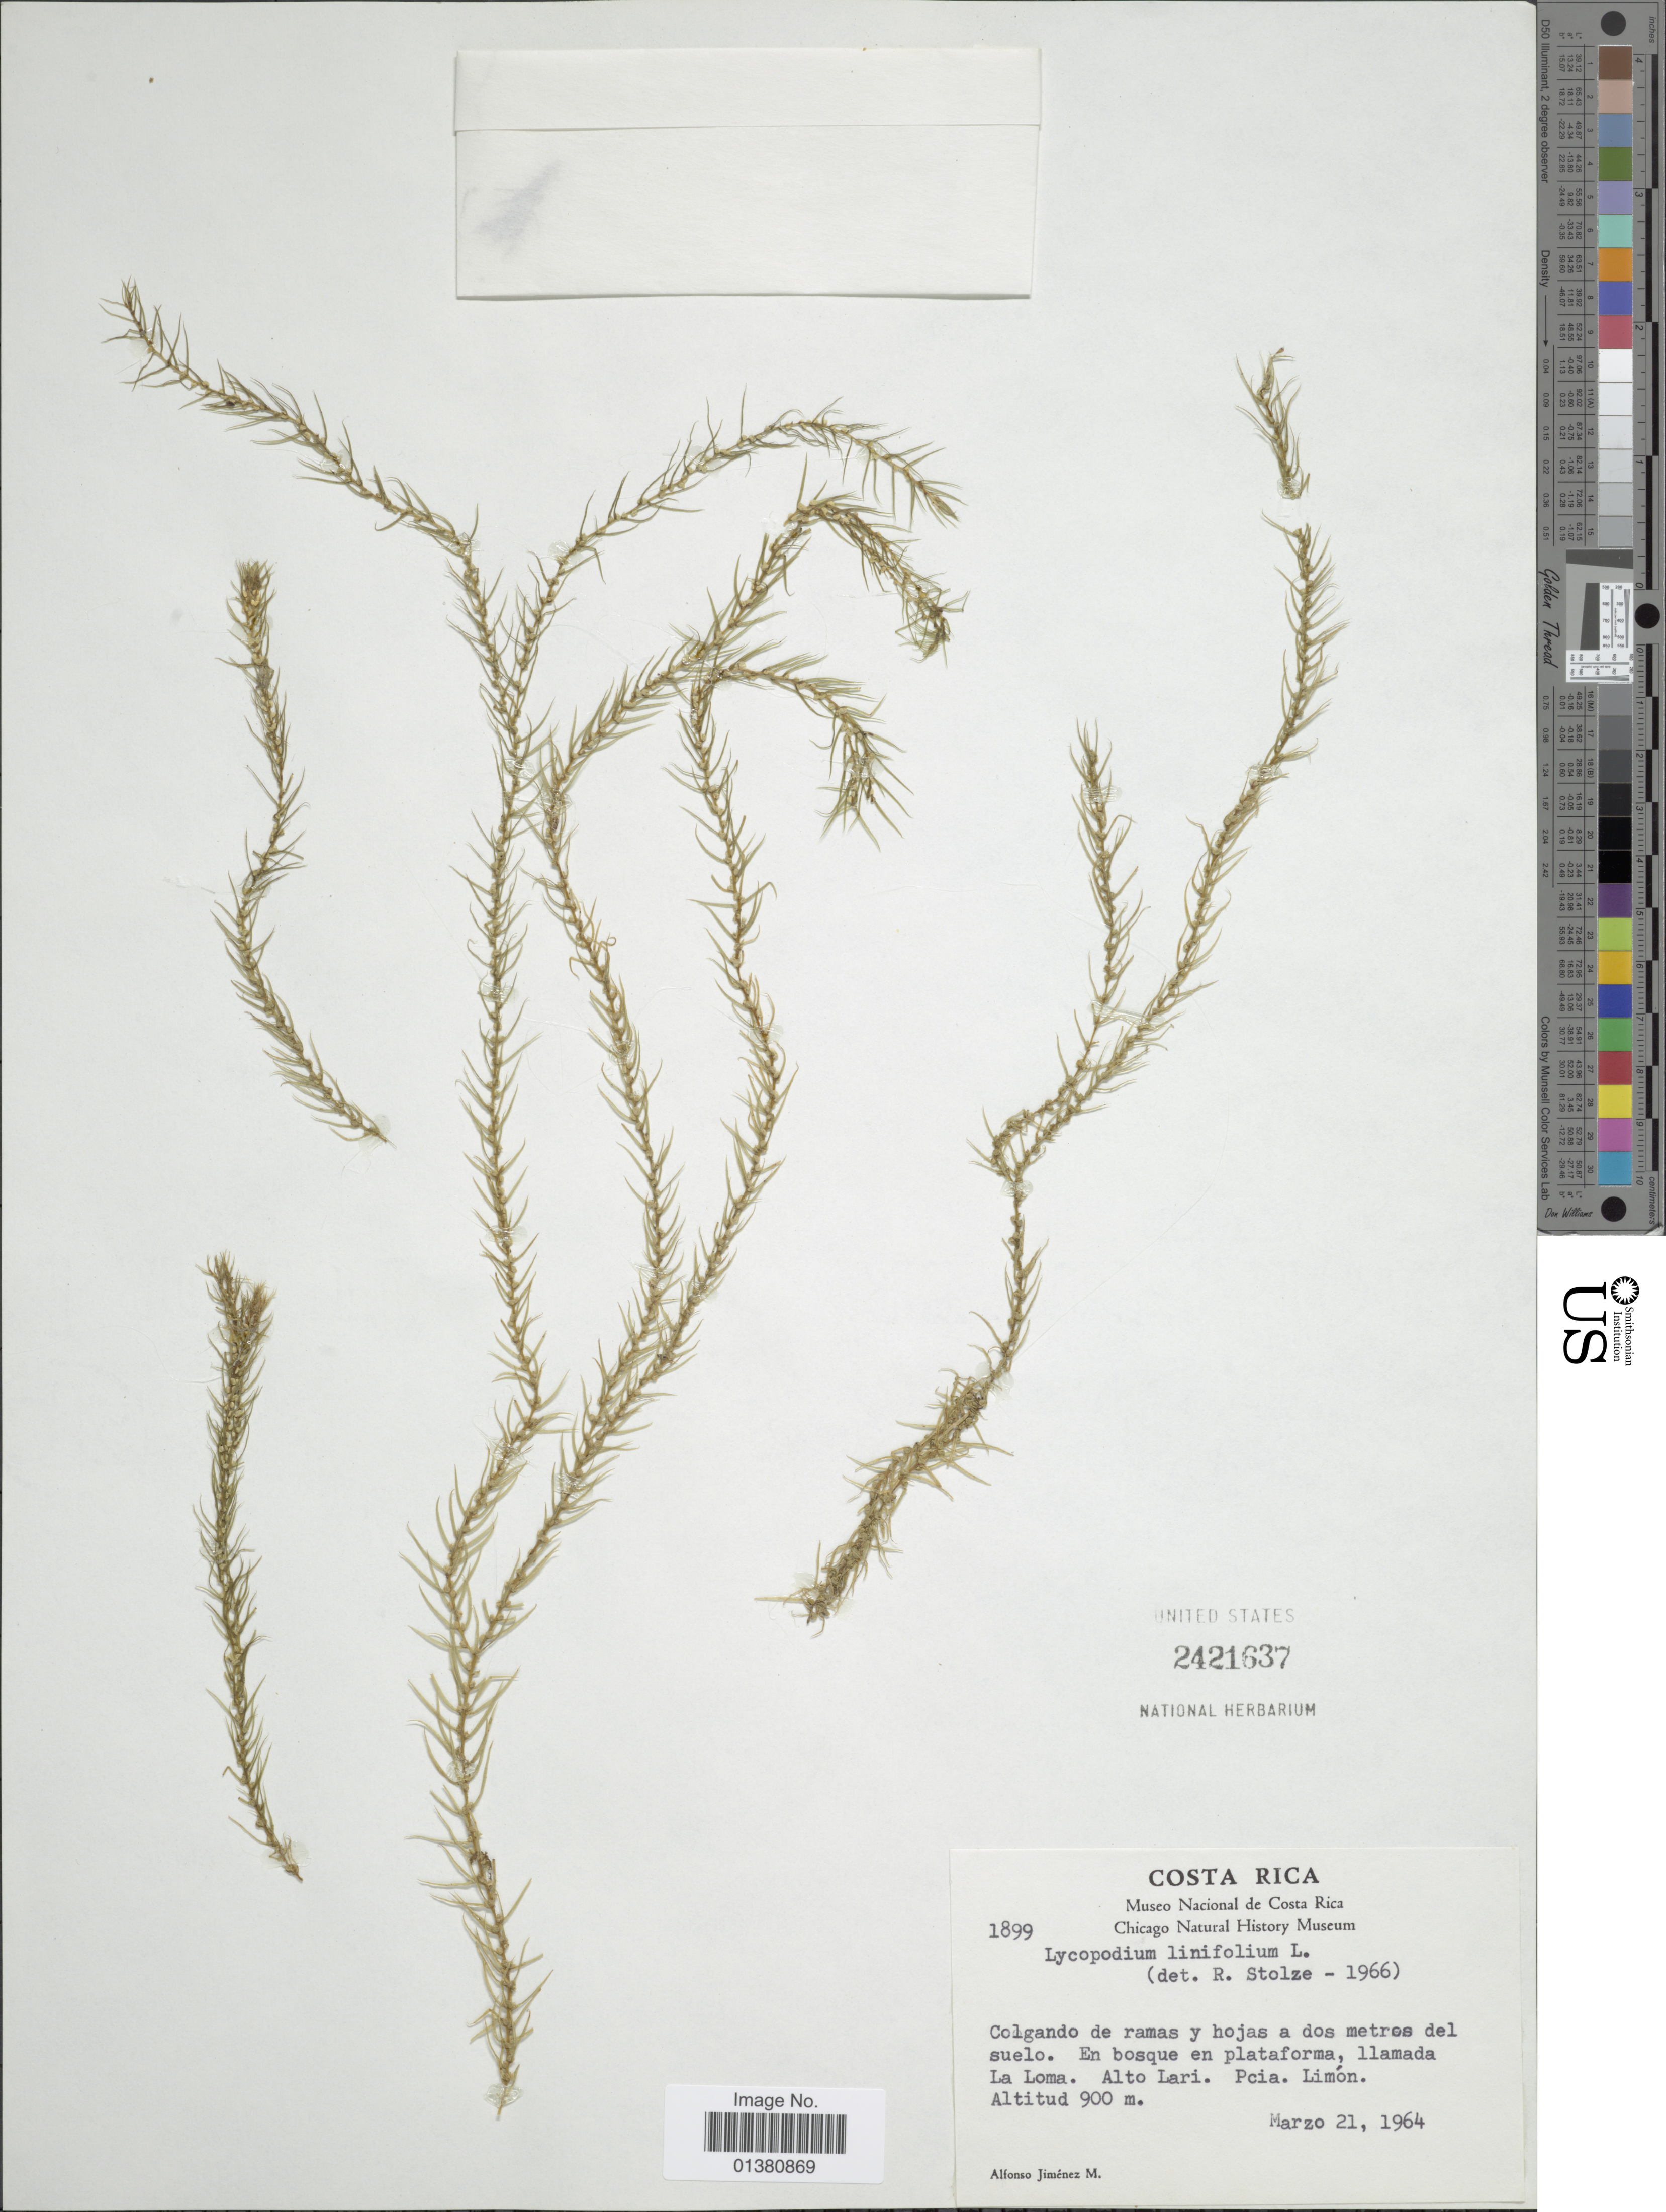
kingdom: Plantae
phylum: Tracheophyta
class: Lycopodiopsida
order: Lycopodiales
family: Lycopodiaceae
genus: Phlegmariurus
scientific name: Phlegmariurus linifolius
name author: (L.) B. Øllg.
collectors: A. Jimenez M.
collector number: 1899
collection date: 1964-03-21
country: Costa Rica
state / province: Limón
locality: Colgando de ramas y hojas a dos metros del suelo. En bosque en platforma; llamada La Loma, Alto Lari. Pcia. Limón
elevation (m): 900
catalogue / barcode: US 2421637